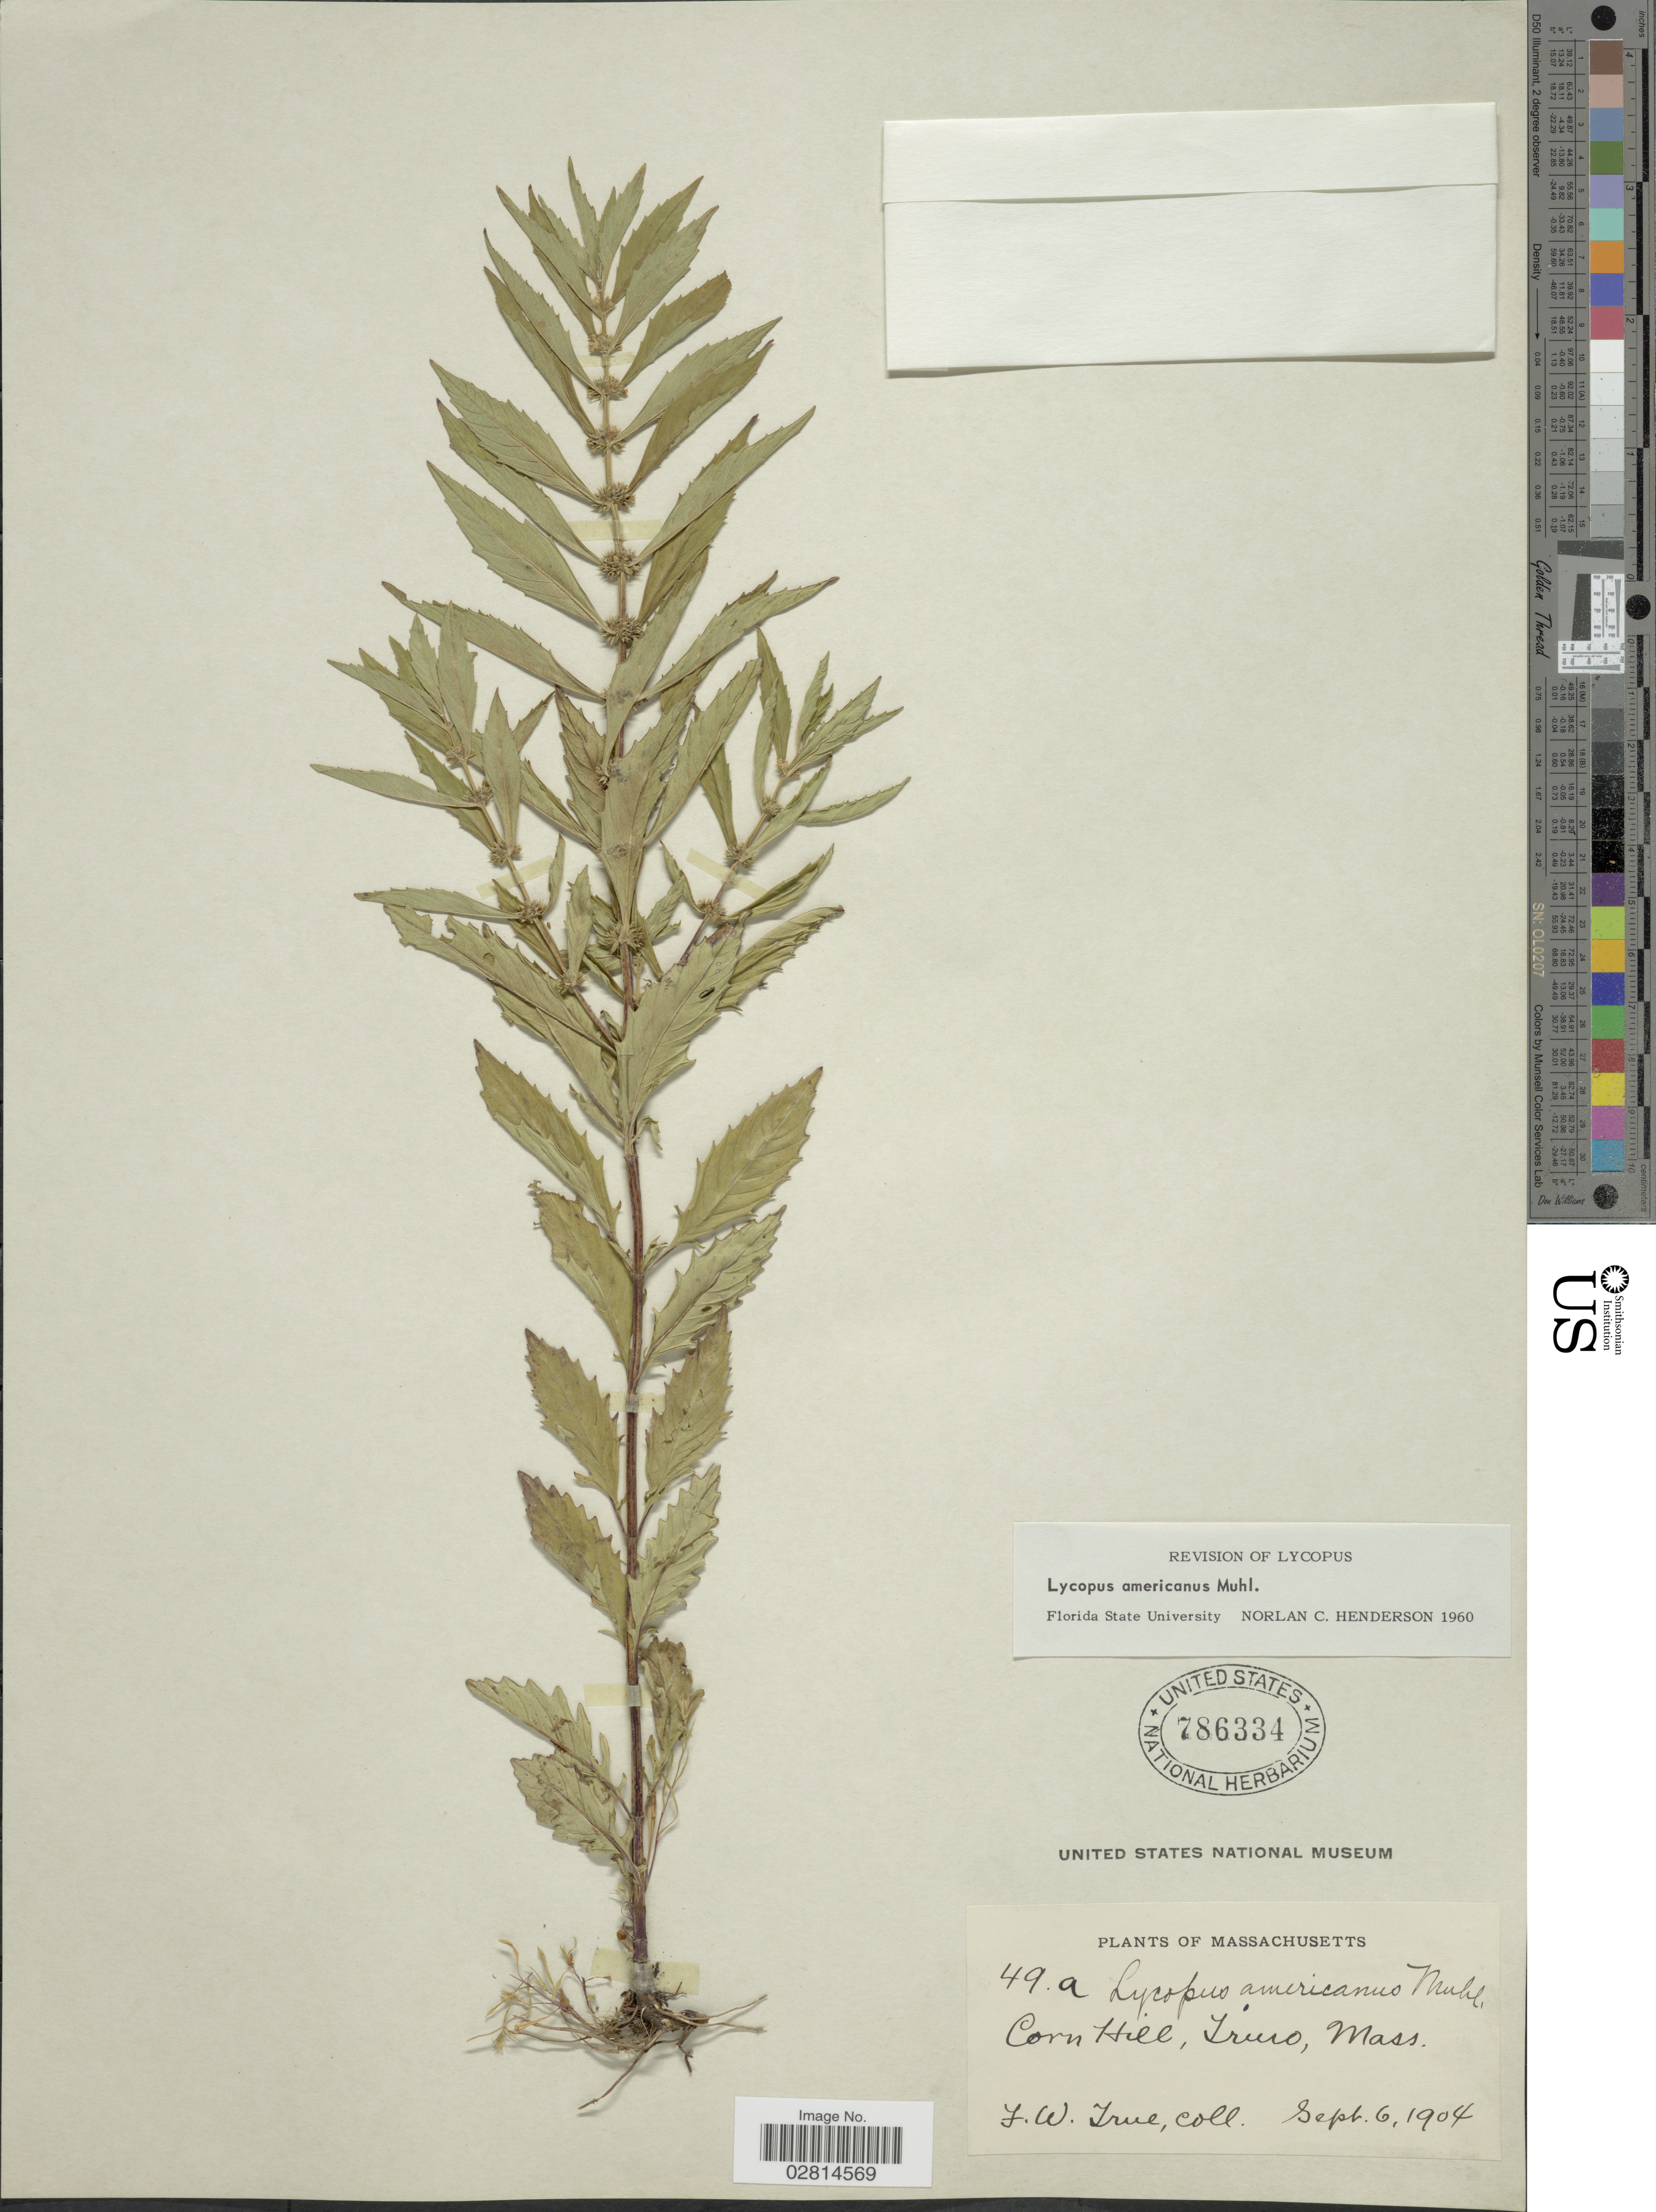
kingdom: Plantae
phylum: Tracheophyta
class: Magnoliopsida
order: Lamiales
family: Lamiaceae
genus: Lycopus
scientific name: Lycopus americanus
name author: Muhl. ex W.P.C. Barton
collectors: F. True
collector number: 49a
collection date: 1904-09-06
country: United States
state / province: Massachusetts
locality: Corn Hill, Truro.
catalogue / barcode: US 786334